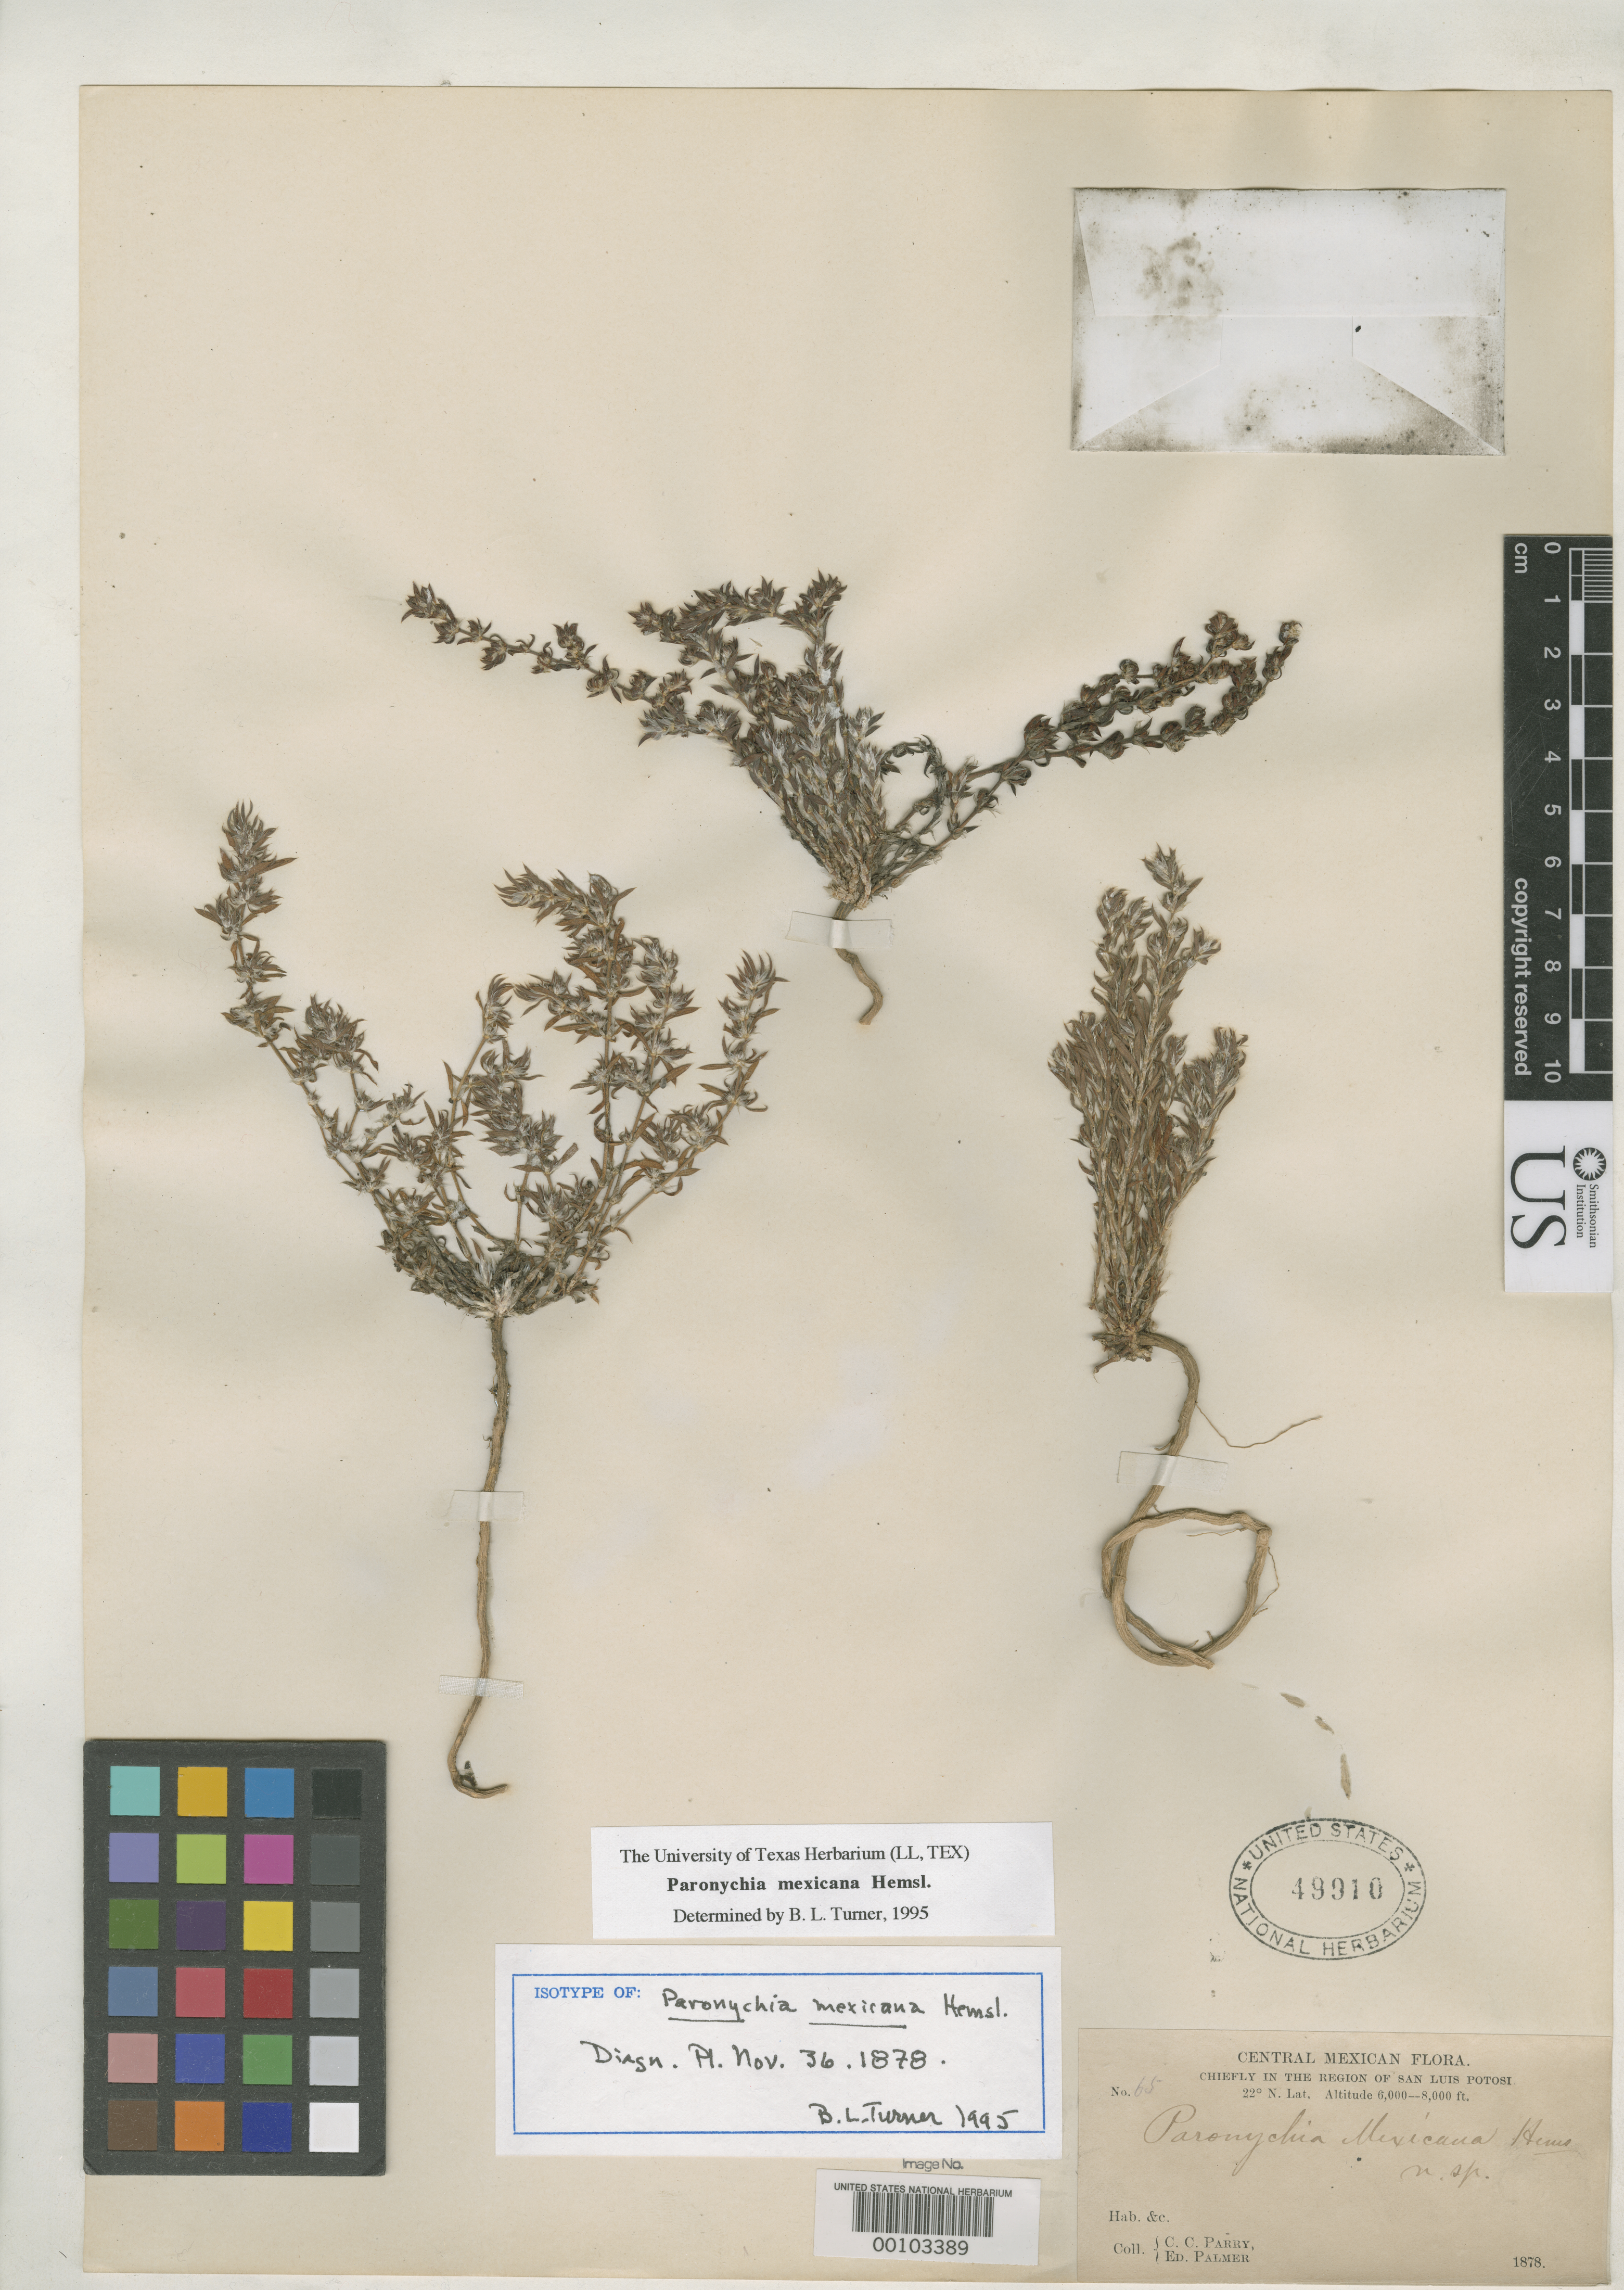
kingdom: Plantae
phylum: Tracheophyta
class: Magnoliopsida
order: Caryophyllales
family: Caryophyllaceae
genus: Paronychia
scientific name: Paronychia mexicana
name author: Hemsl.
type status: Isotype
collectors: C. C. Parry & E. Palmer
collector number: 65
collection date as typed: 1878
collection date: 1878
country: Mexico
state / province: San Luis Potosi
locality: (lat/long recorded as: lat=22:0:0:N long=:::)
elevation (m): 1829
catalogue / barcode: US 49910